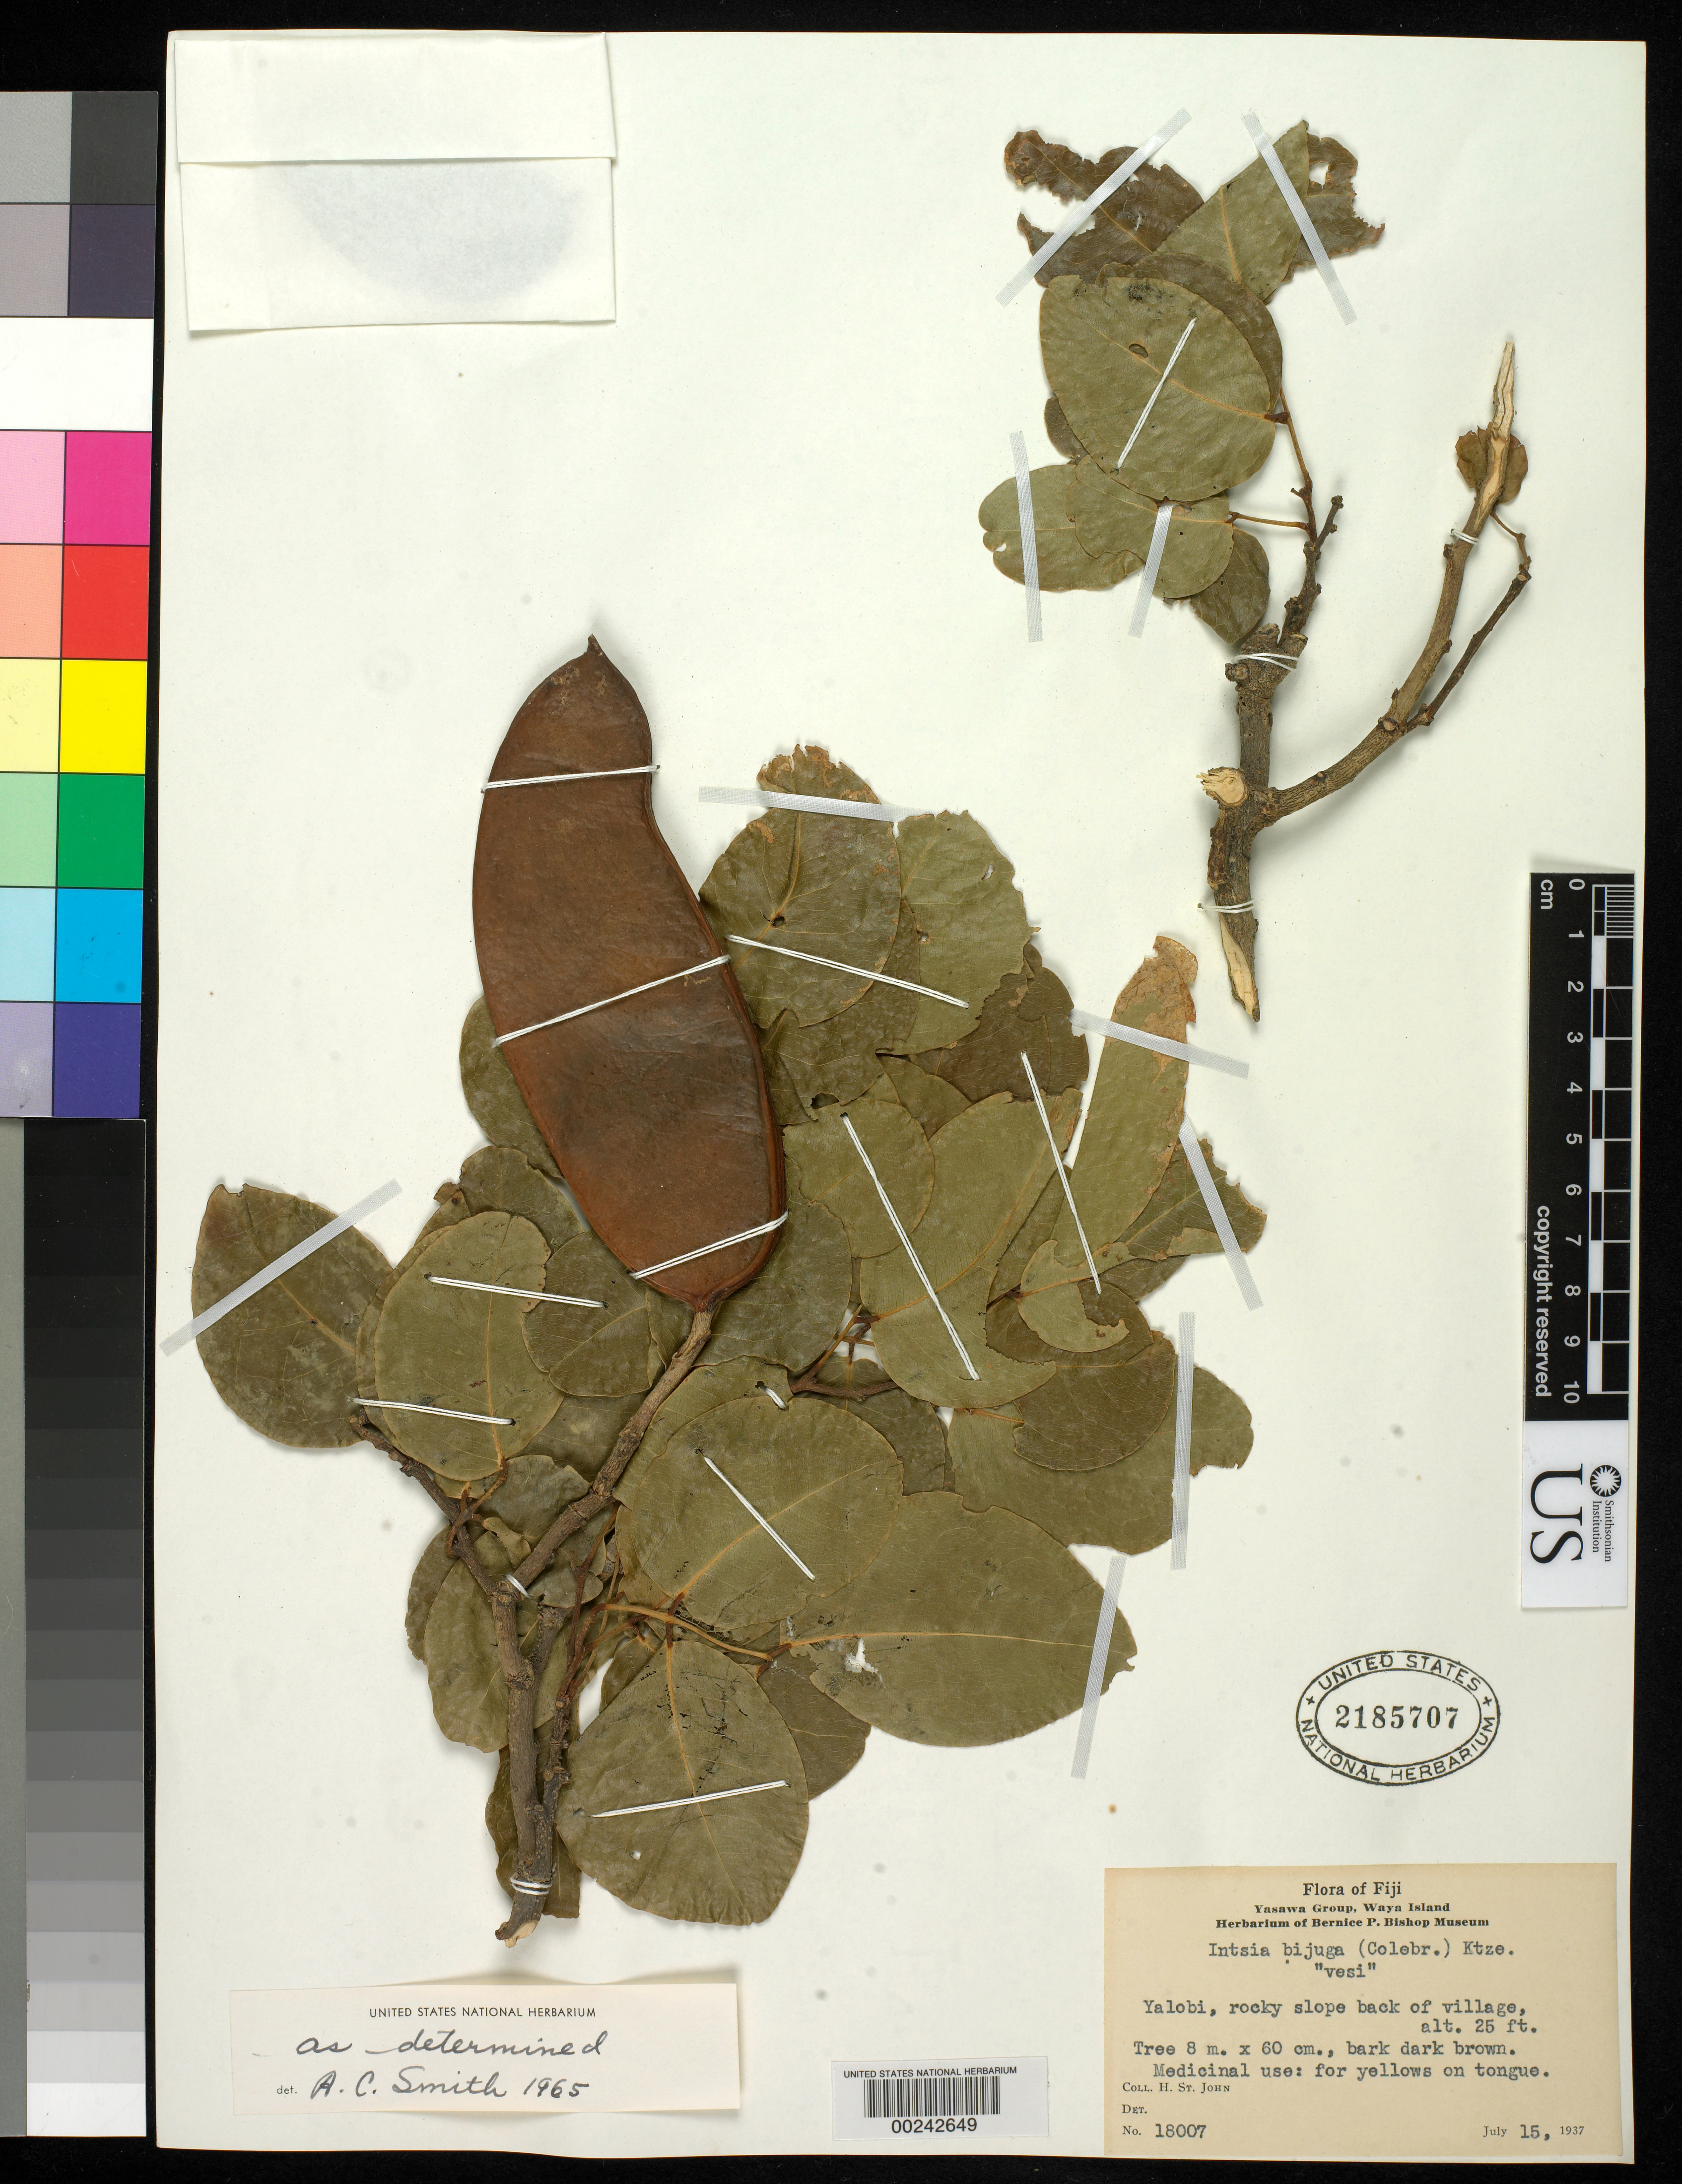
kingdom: Plantae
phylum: Tracheophyta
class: Magnoliopsida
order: Fabales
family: Fabaceae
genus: Intsia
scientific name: Intsia bijuga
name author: (Colebr.) Kuntze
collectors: H. St. John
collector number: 18007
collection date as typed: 15 Jul 1937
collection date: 1937-07-15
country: Fiji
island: Waya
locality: Yalobi, back of village [Yasawa Is.]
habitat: Rocky slope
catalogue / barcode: US 2185707